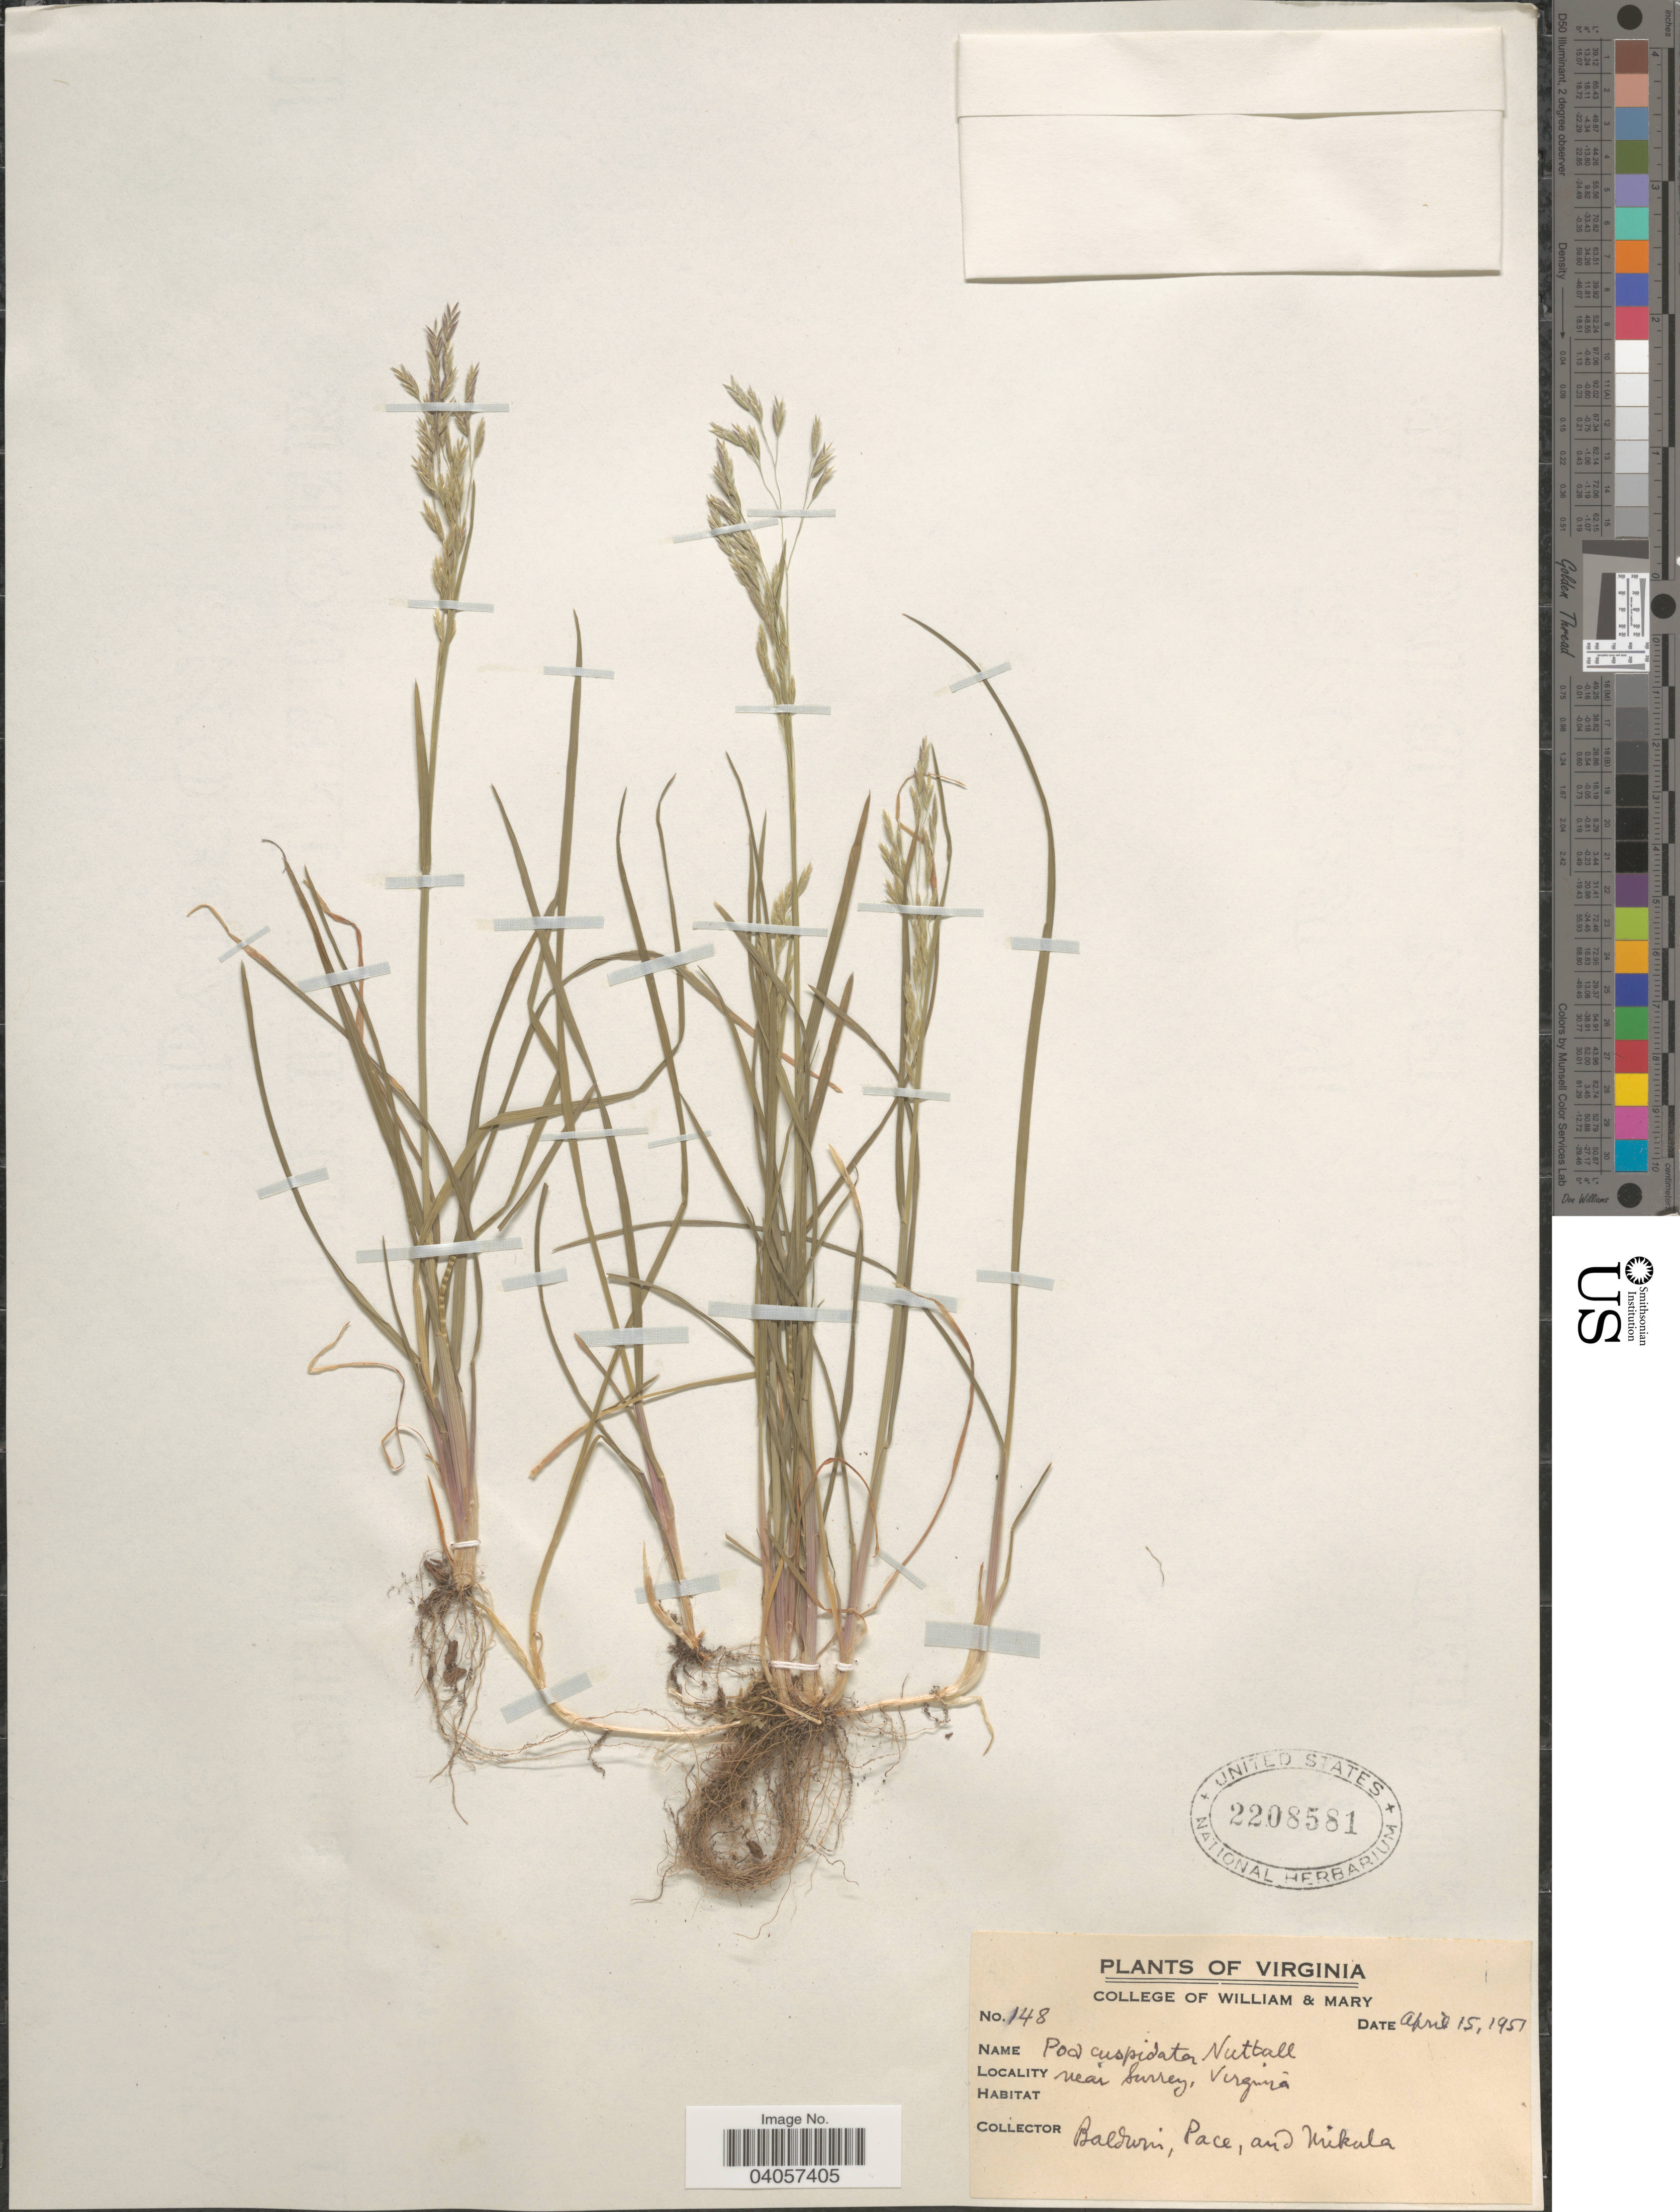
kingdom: Plantae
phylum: Tracheophyta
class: Liliopsida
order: Poales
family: Poaceae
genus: Poa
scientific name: Poa cuspidata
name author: Nutt.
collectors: -. Baldwin, Pace & Mikula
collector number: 148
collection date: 1951-04-15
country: United States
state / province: Virginia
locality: Near Surrey, Virginia.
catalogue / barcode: US 2208581